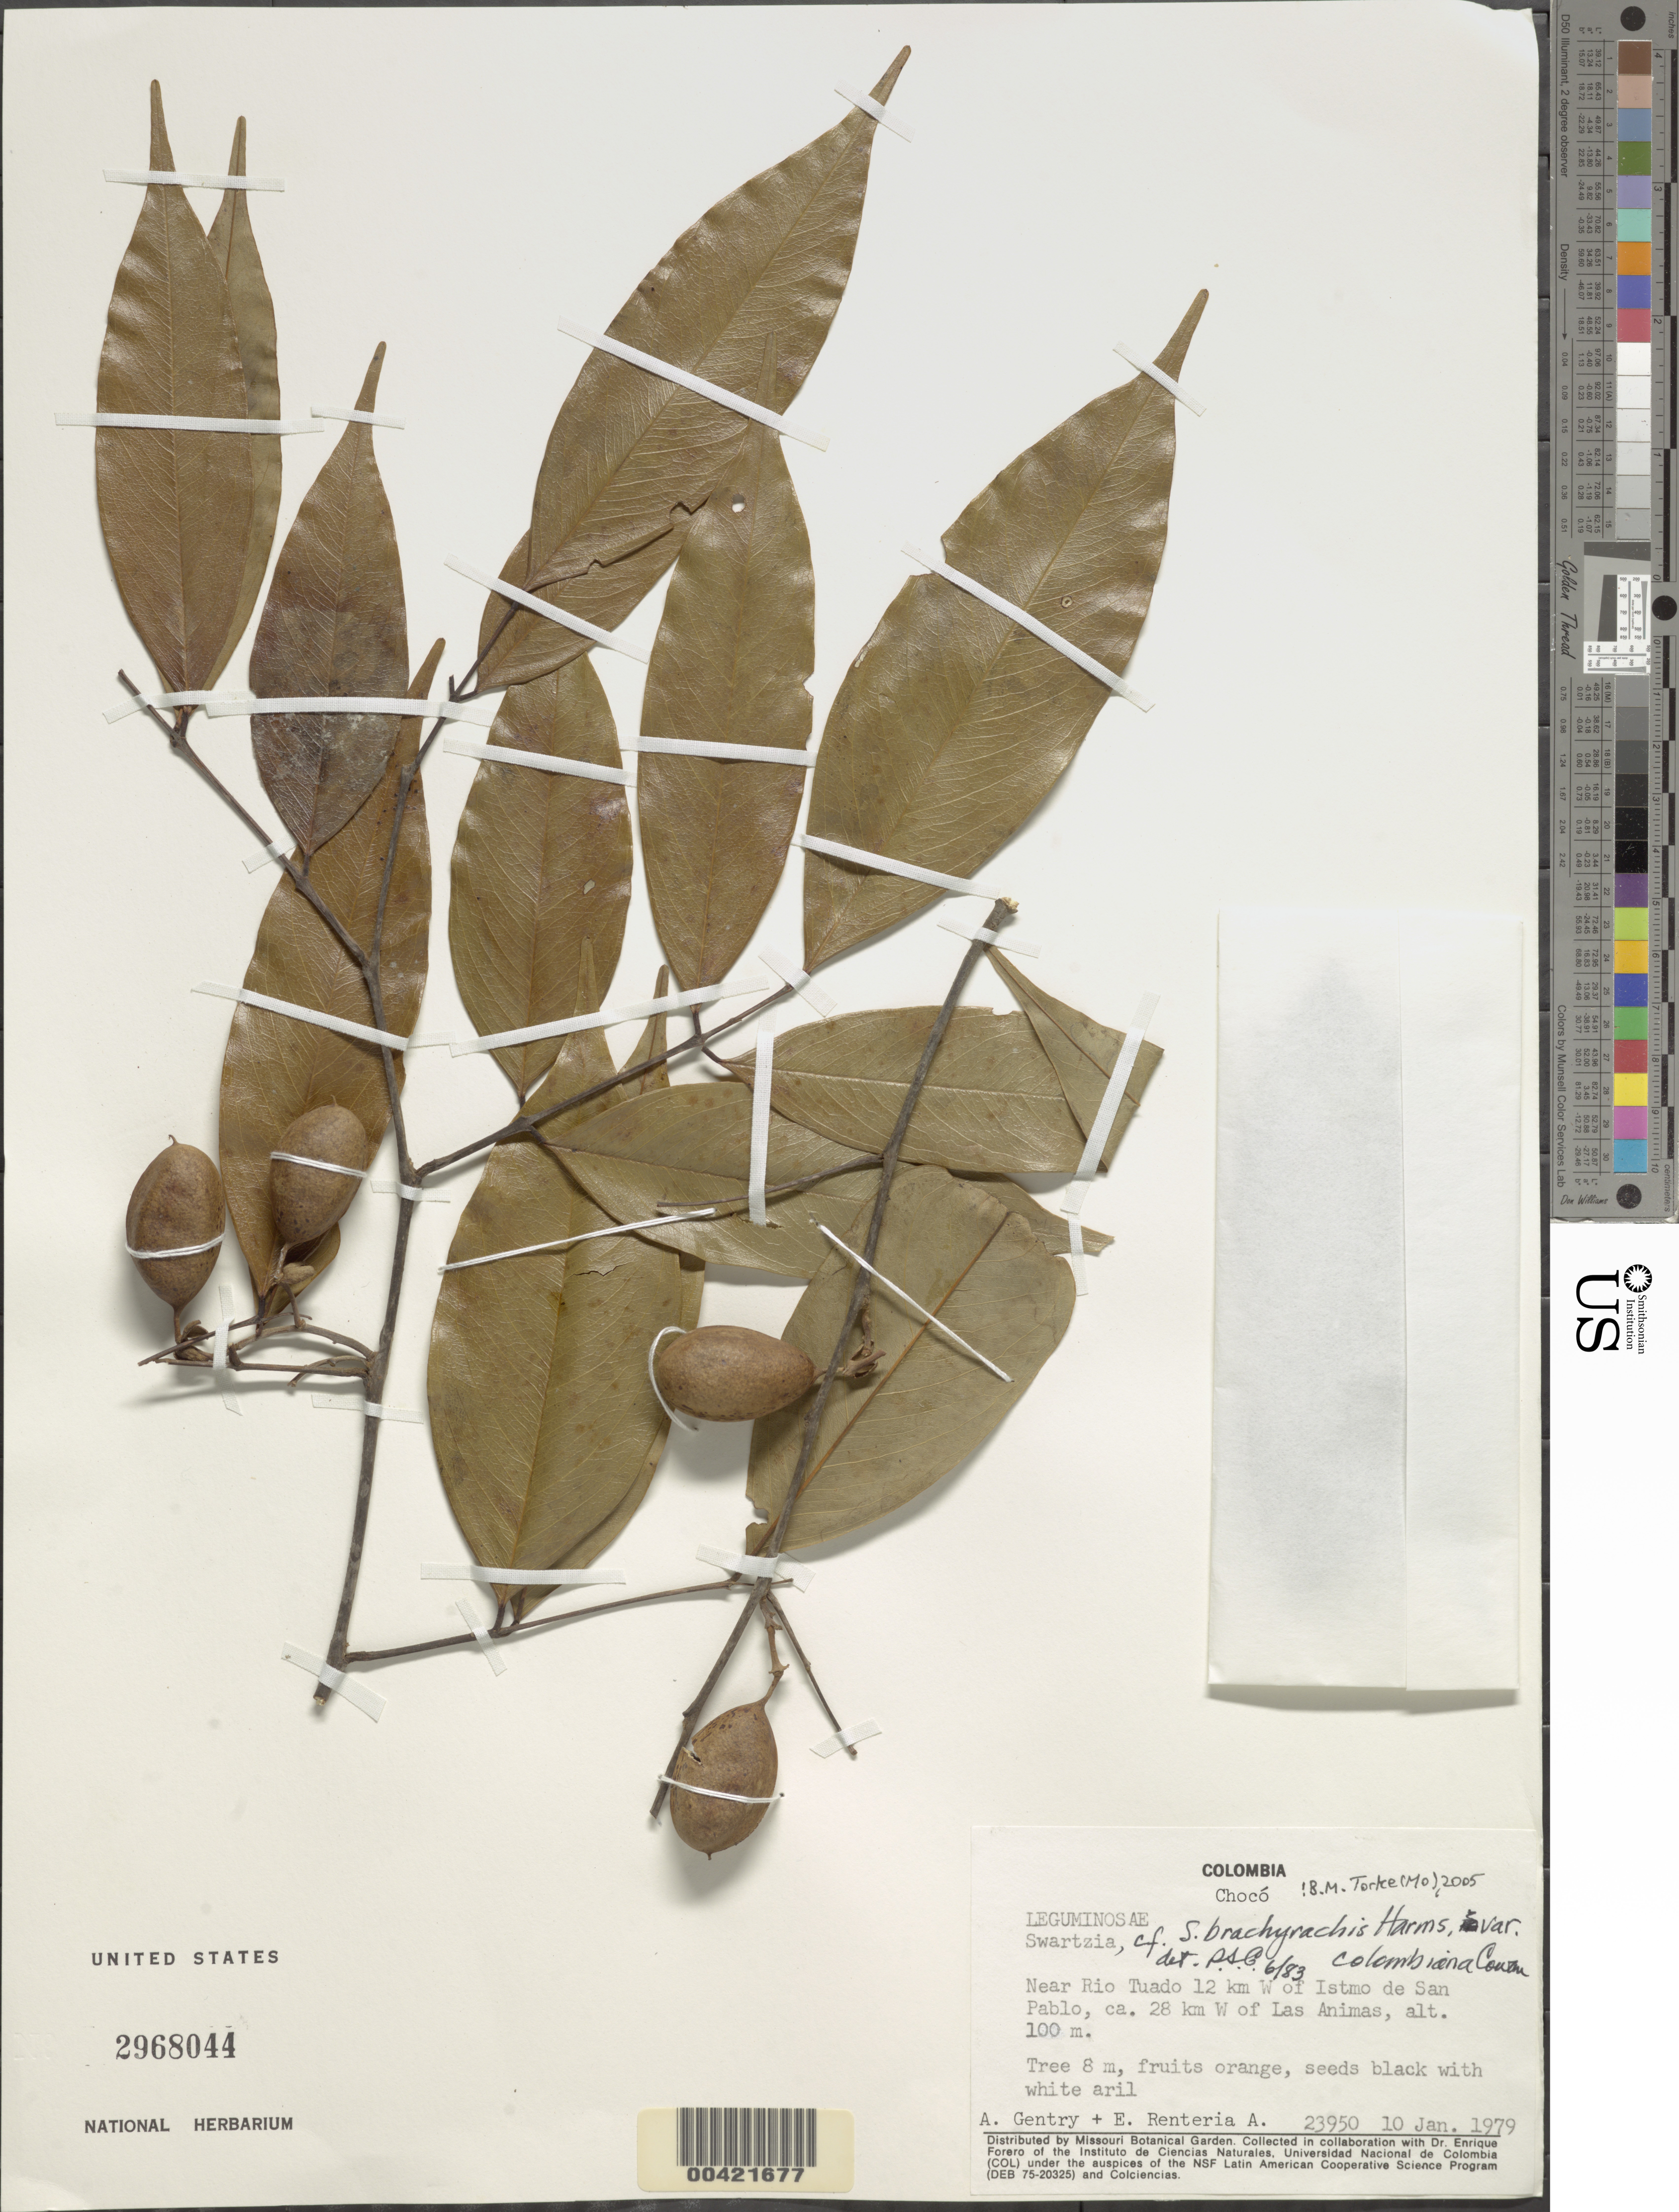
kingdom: Plantae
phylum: Tracheophyta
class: Magnoliopsida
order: Fabales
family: Fabaceae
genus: Swartzia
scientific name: Swartzia brachyrachis var. colombiana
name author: R.S. Cowan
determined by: Cowan, R. S.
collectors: A. H. Gentry & E. Renteria A.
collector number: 23950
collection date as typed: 10 Jan 1979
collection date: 1979-01-10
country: Colombia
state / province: Chocó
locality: Rio tuado, near; 12 km W of istmo de San Pablo; ca. 28 km W of Las Animas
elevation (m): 100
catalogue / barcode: US 2968044